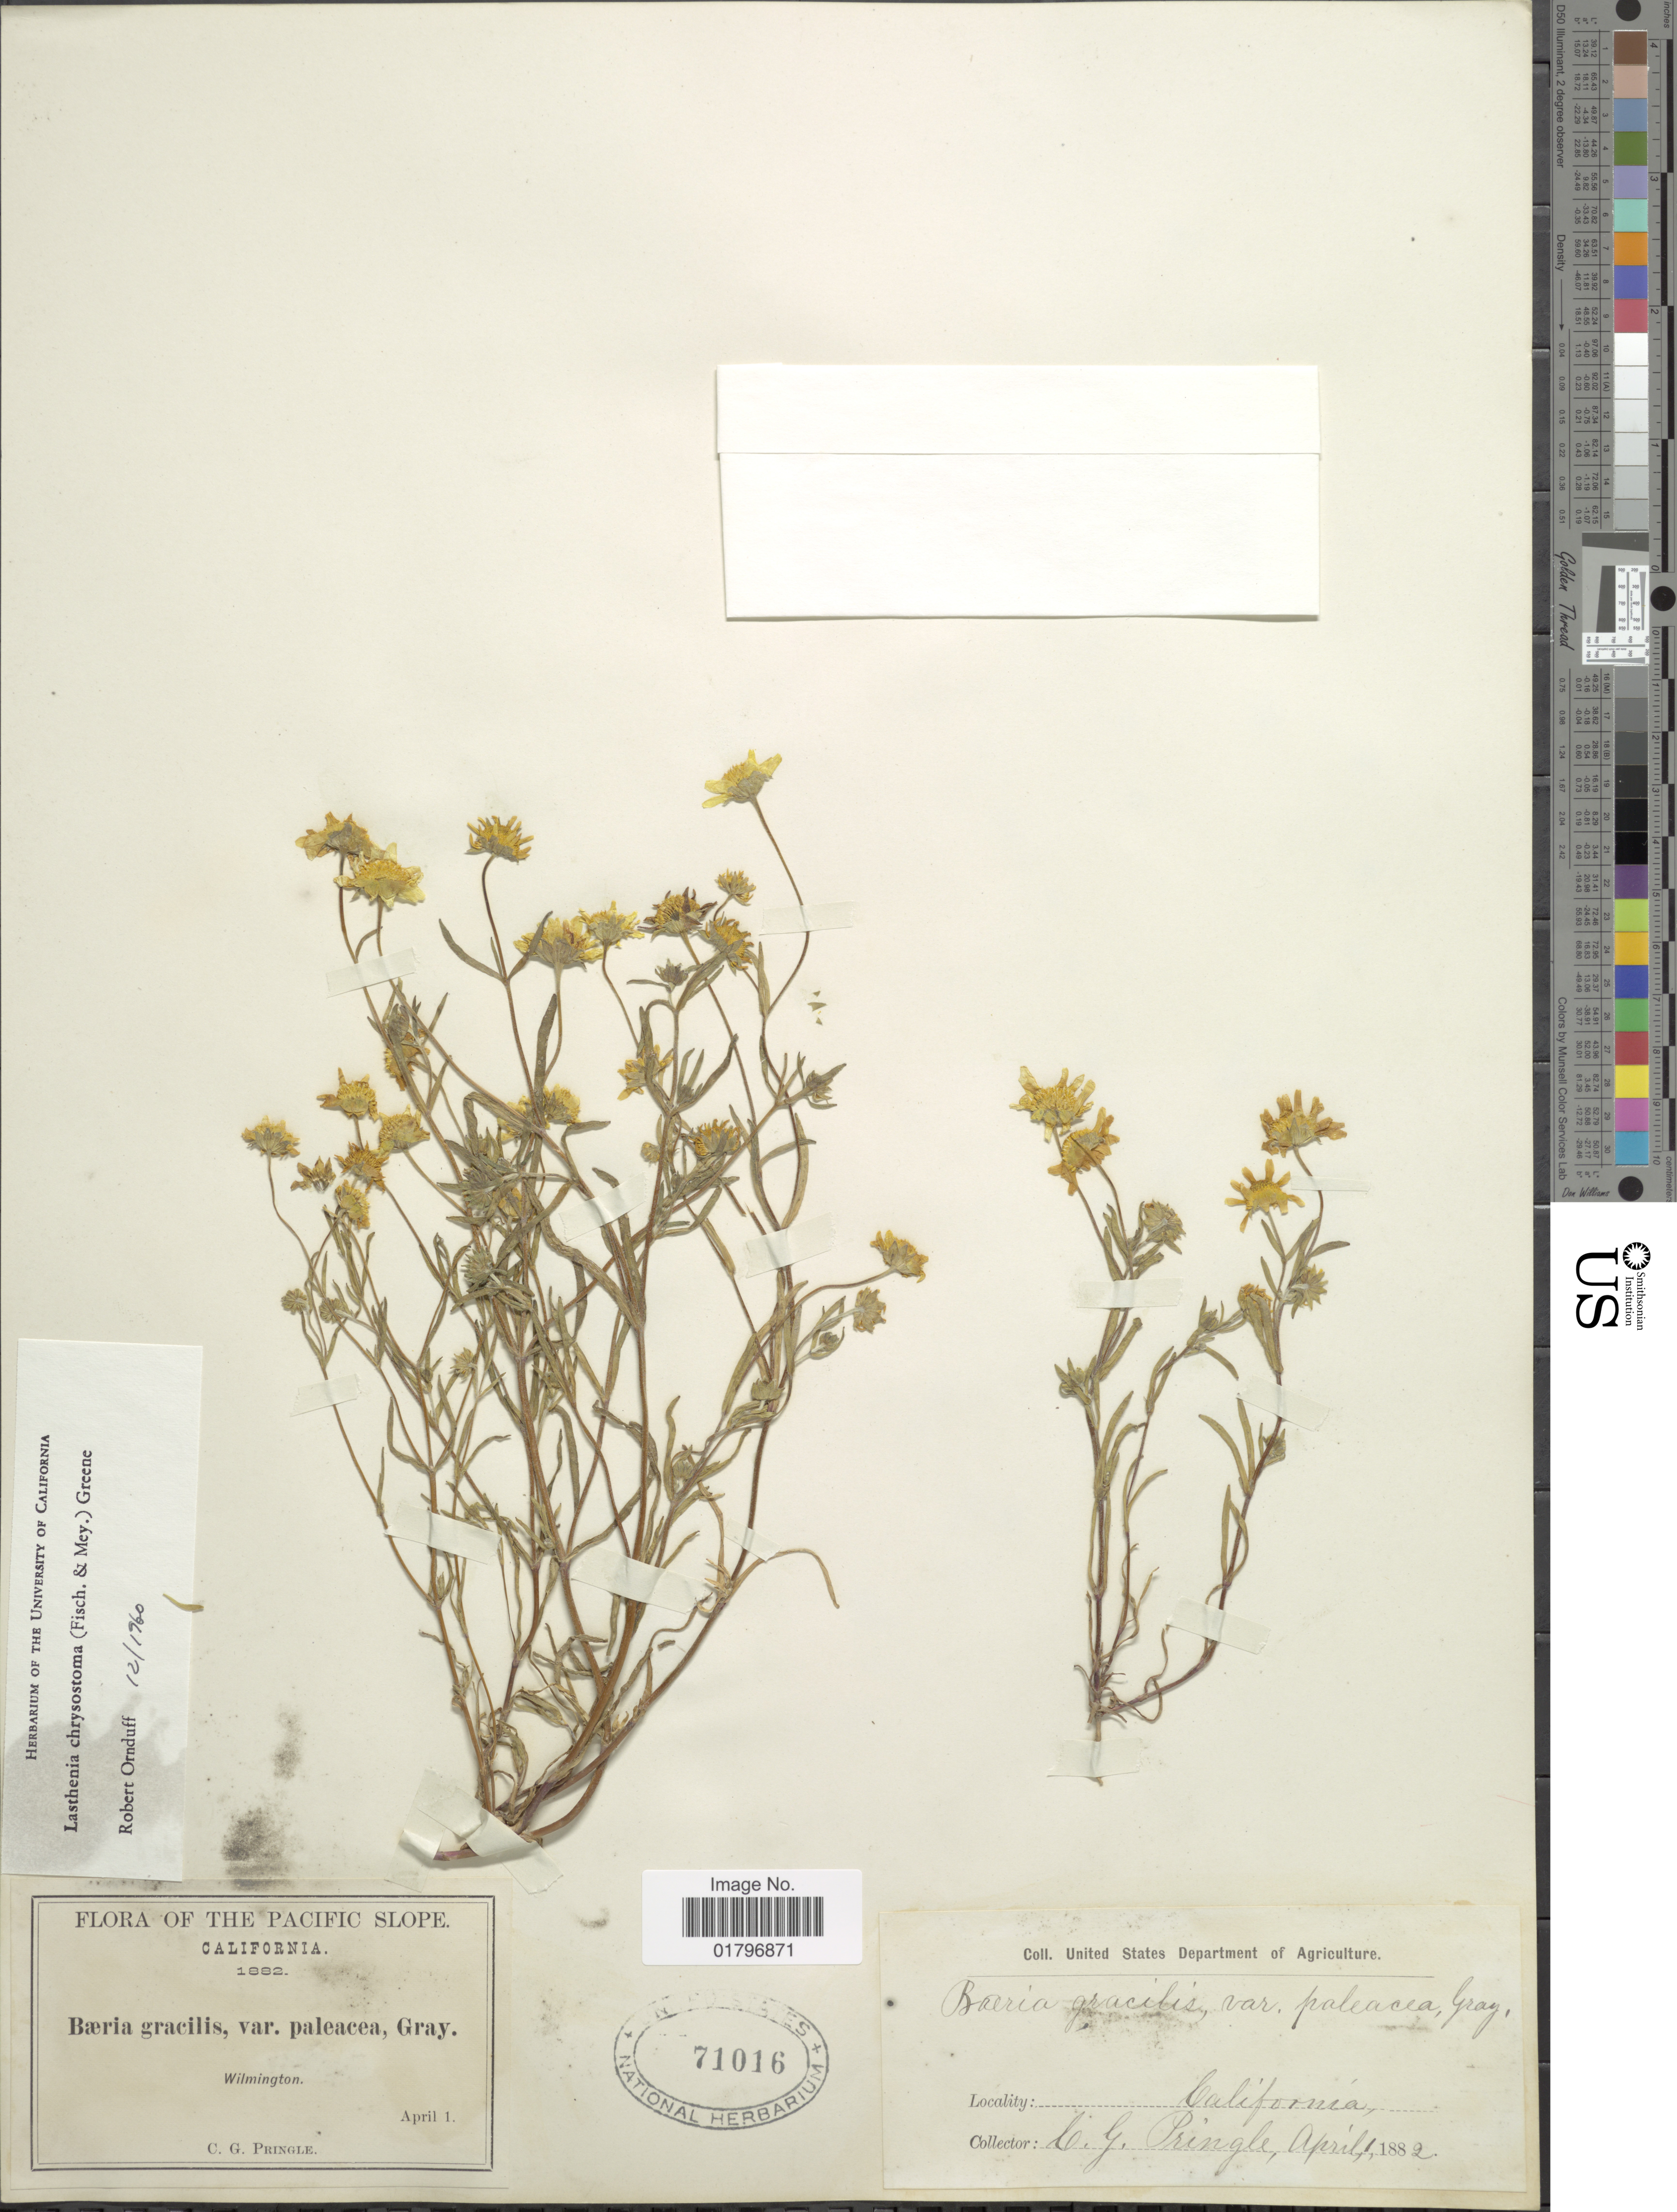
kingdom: Plantae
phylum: Tracheophyta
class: Magnoliopsida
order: Asterales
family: Asteraceae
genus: Lasthenia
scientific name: Lasthenia chrysostoma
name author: (Fisch. & C.A. Mey.) Greene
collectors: C. G. Pringle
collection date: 1882-04-01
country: United States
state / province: California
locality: Pacific Slope. California. Wilmington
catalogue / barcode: US 71016